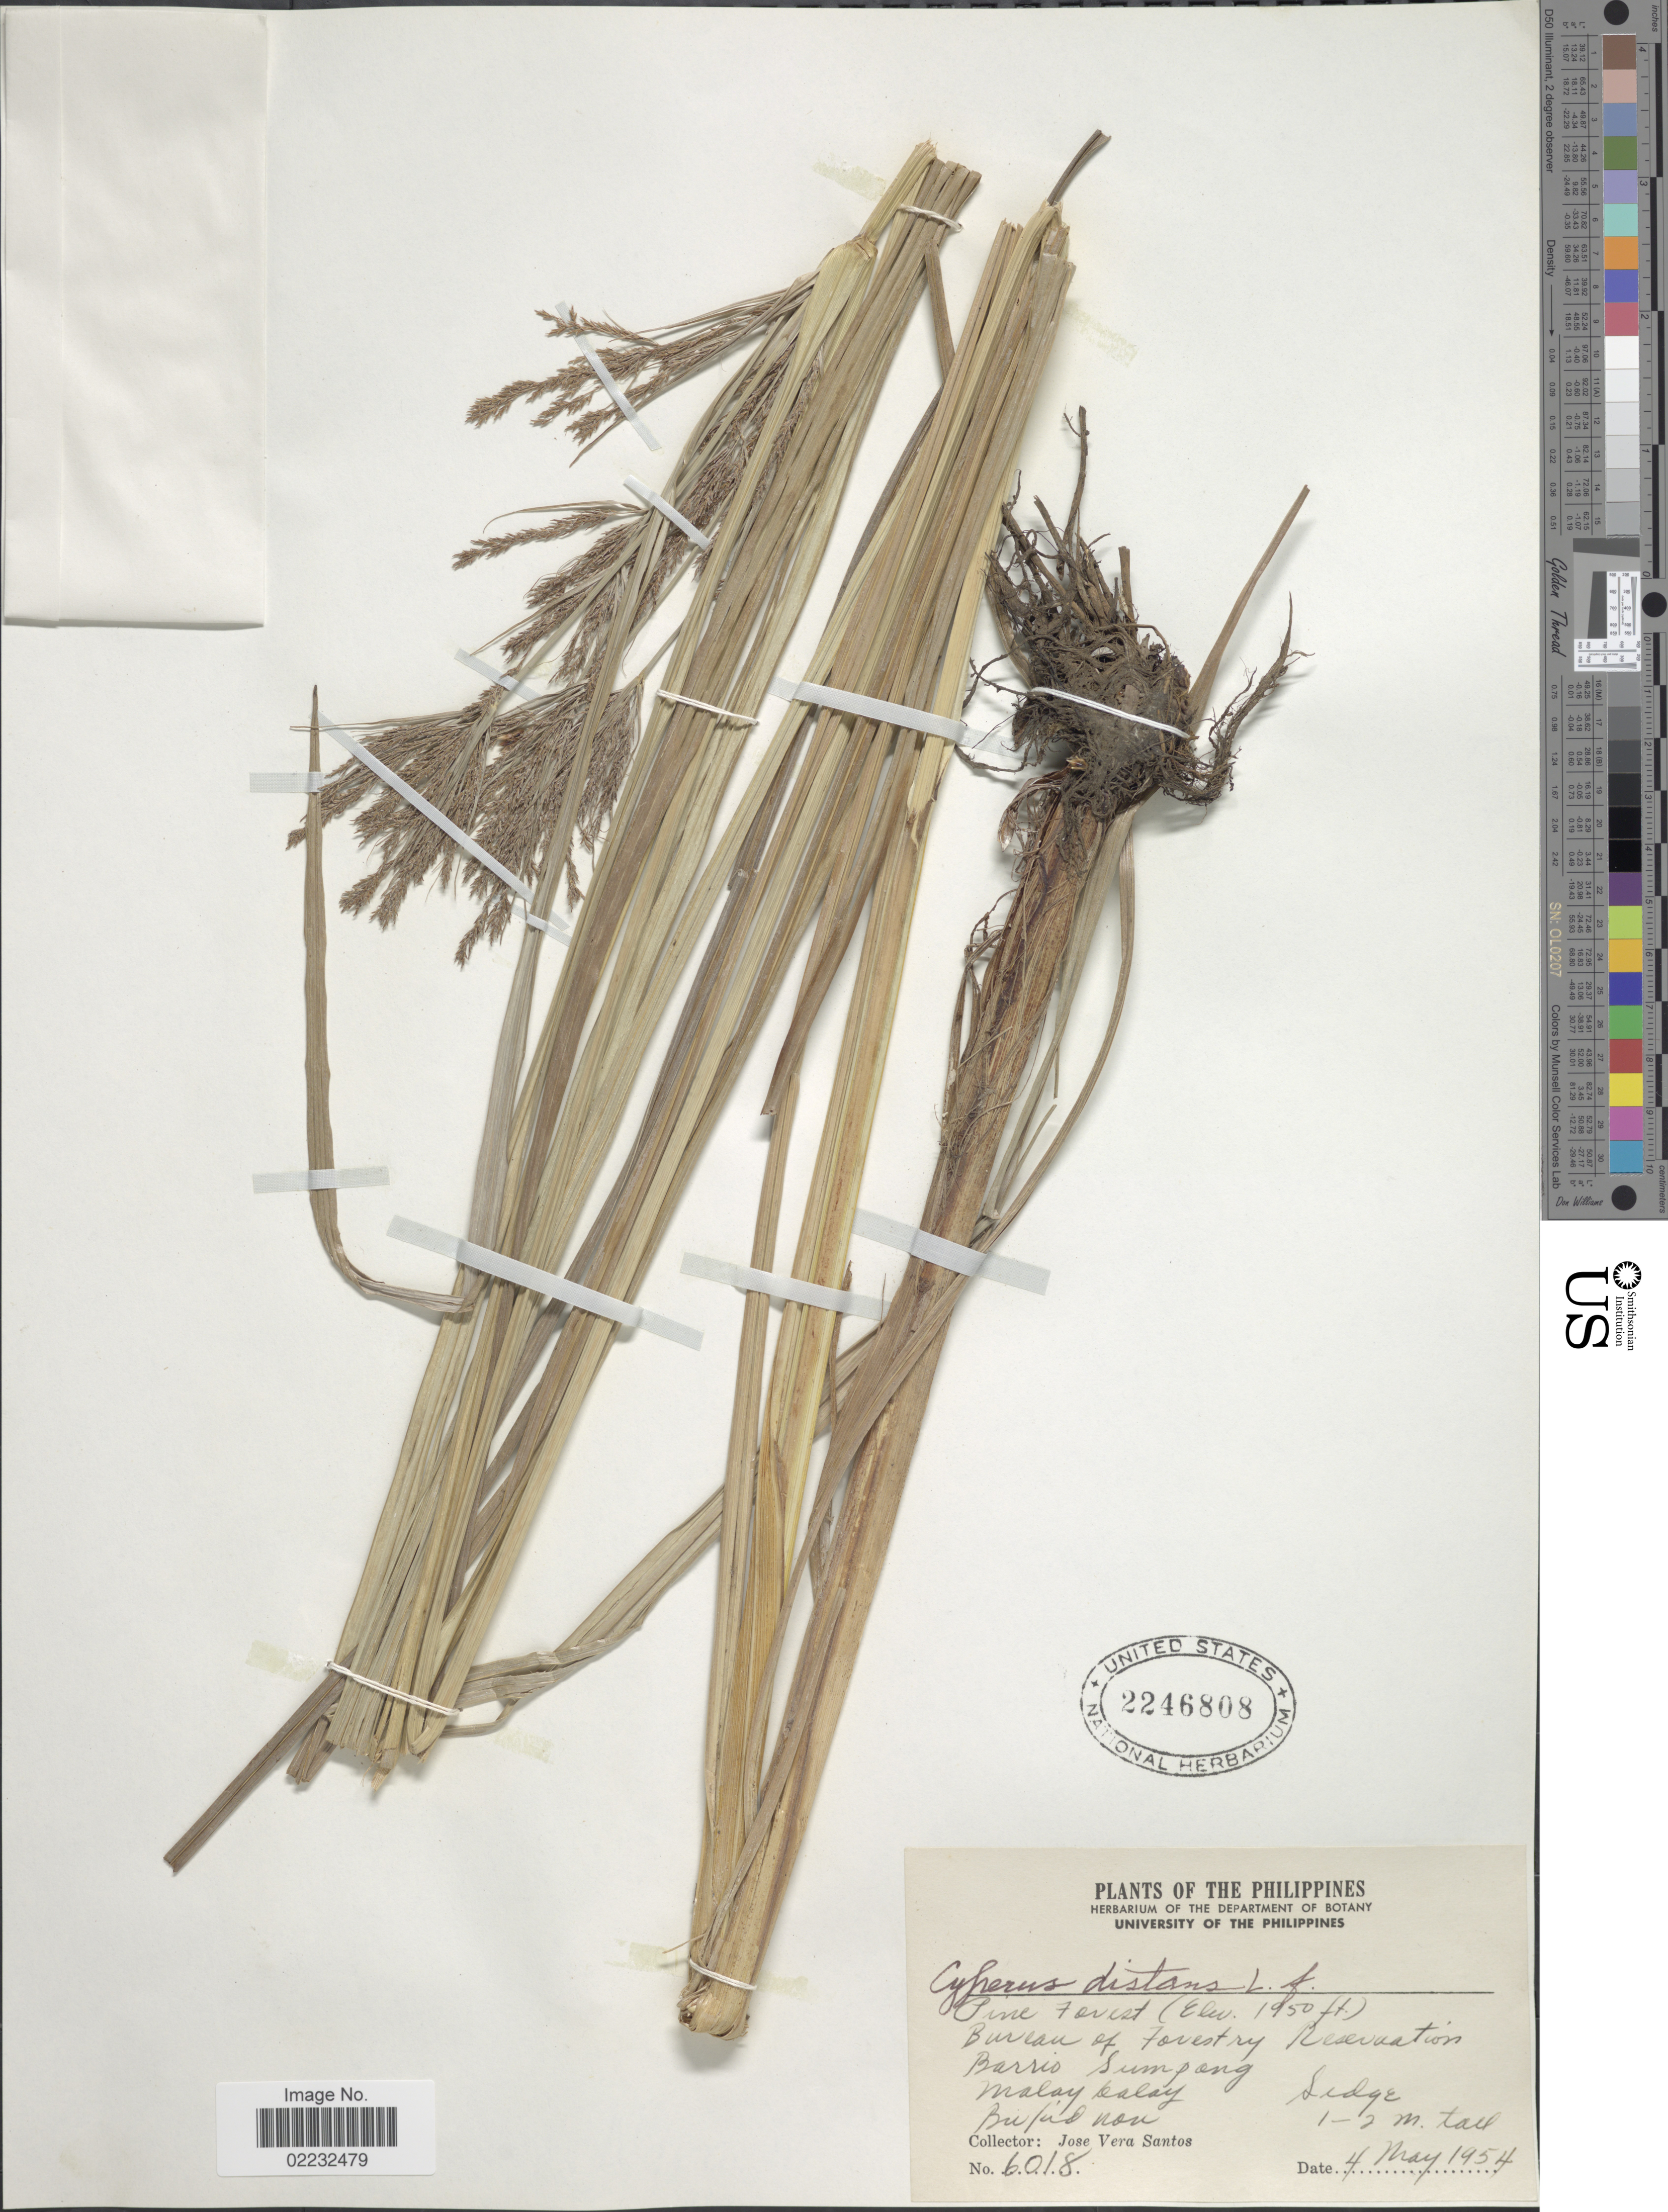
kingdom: Plantae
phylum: Tracheophyta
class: Liliopsida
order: Poales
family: Cyperaceae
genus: Cyperus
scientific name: Cyperus distans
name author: L. f.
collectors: J. V. Santos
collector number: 6018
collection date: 1954-05-04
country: Philippines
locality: Bureau of Forest Reservation, Barrio Sumpong, Malay Kalay, Bufud nou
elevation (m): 594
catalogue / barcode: US 2246808